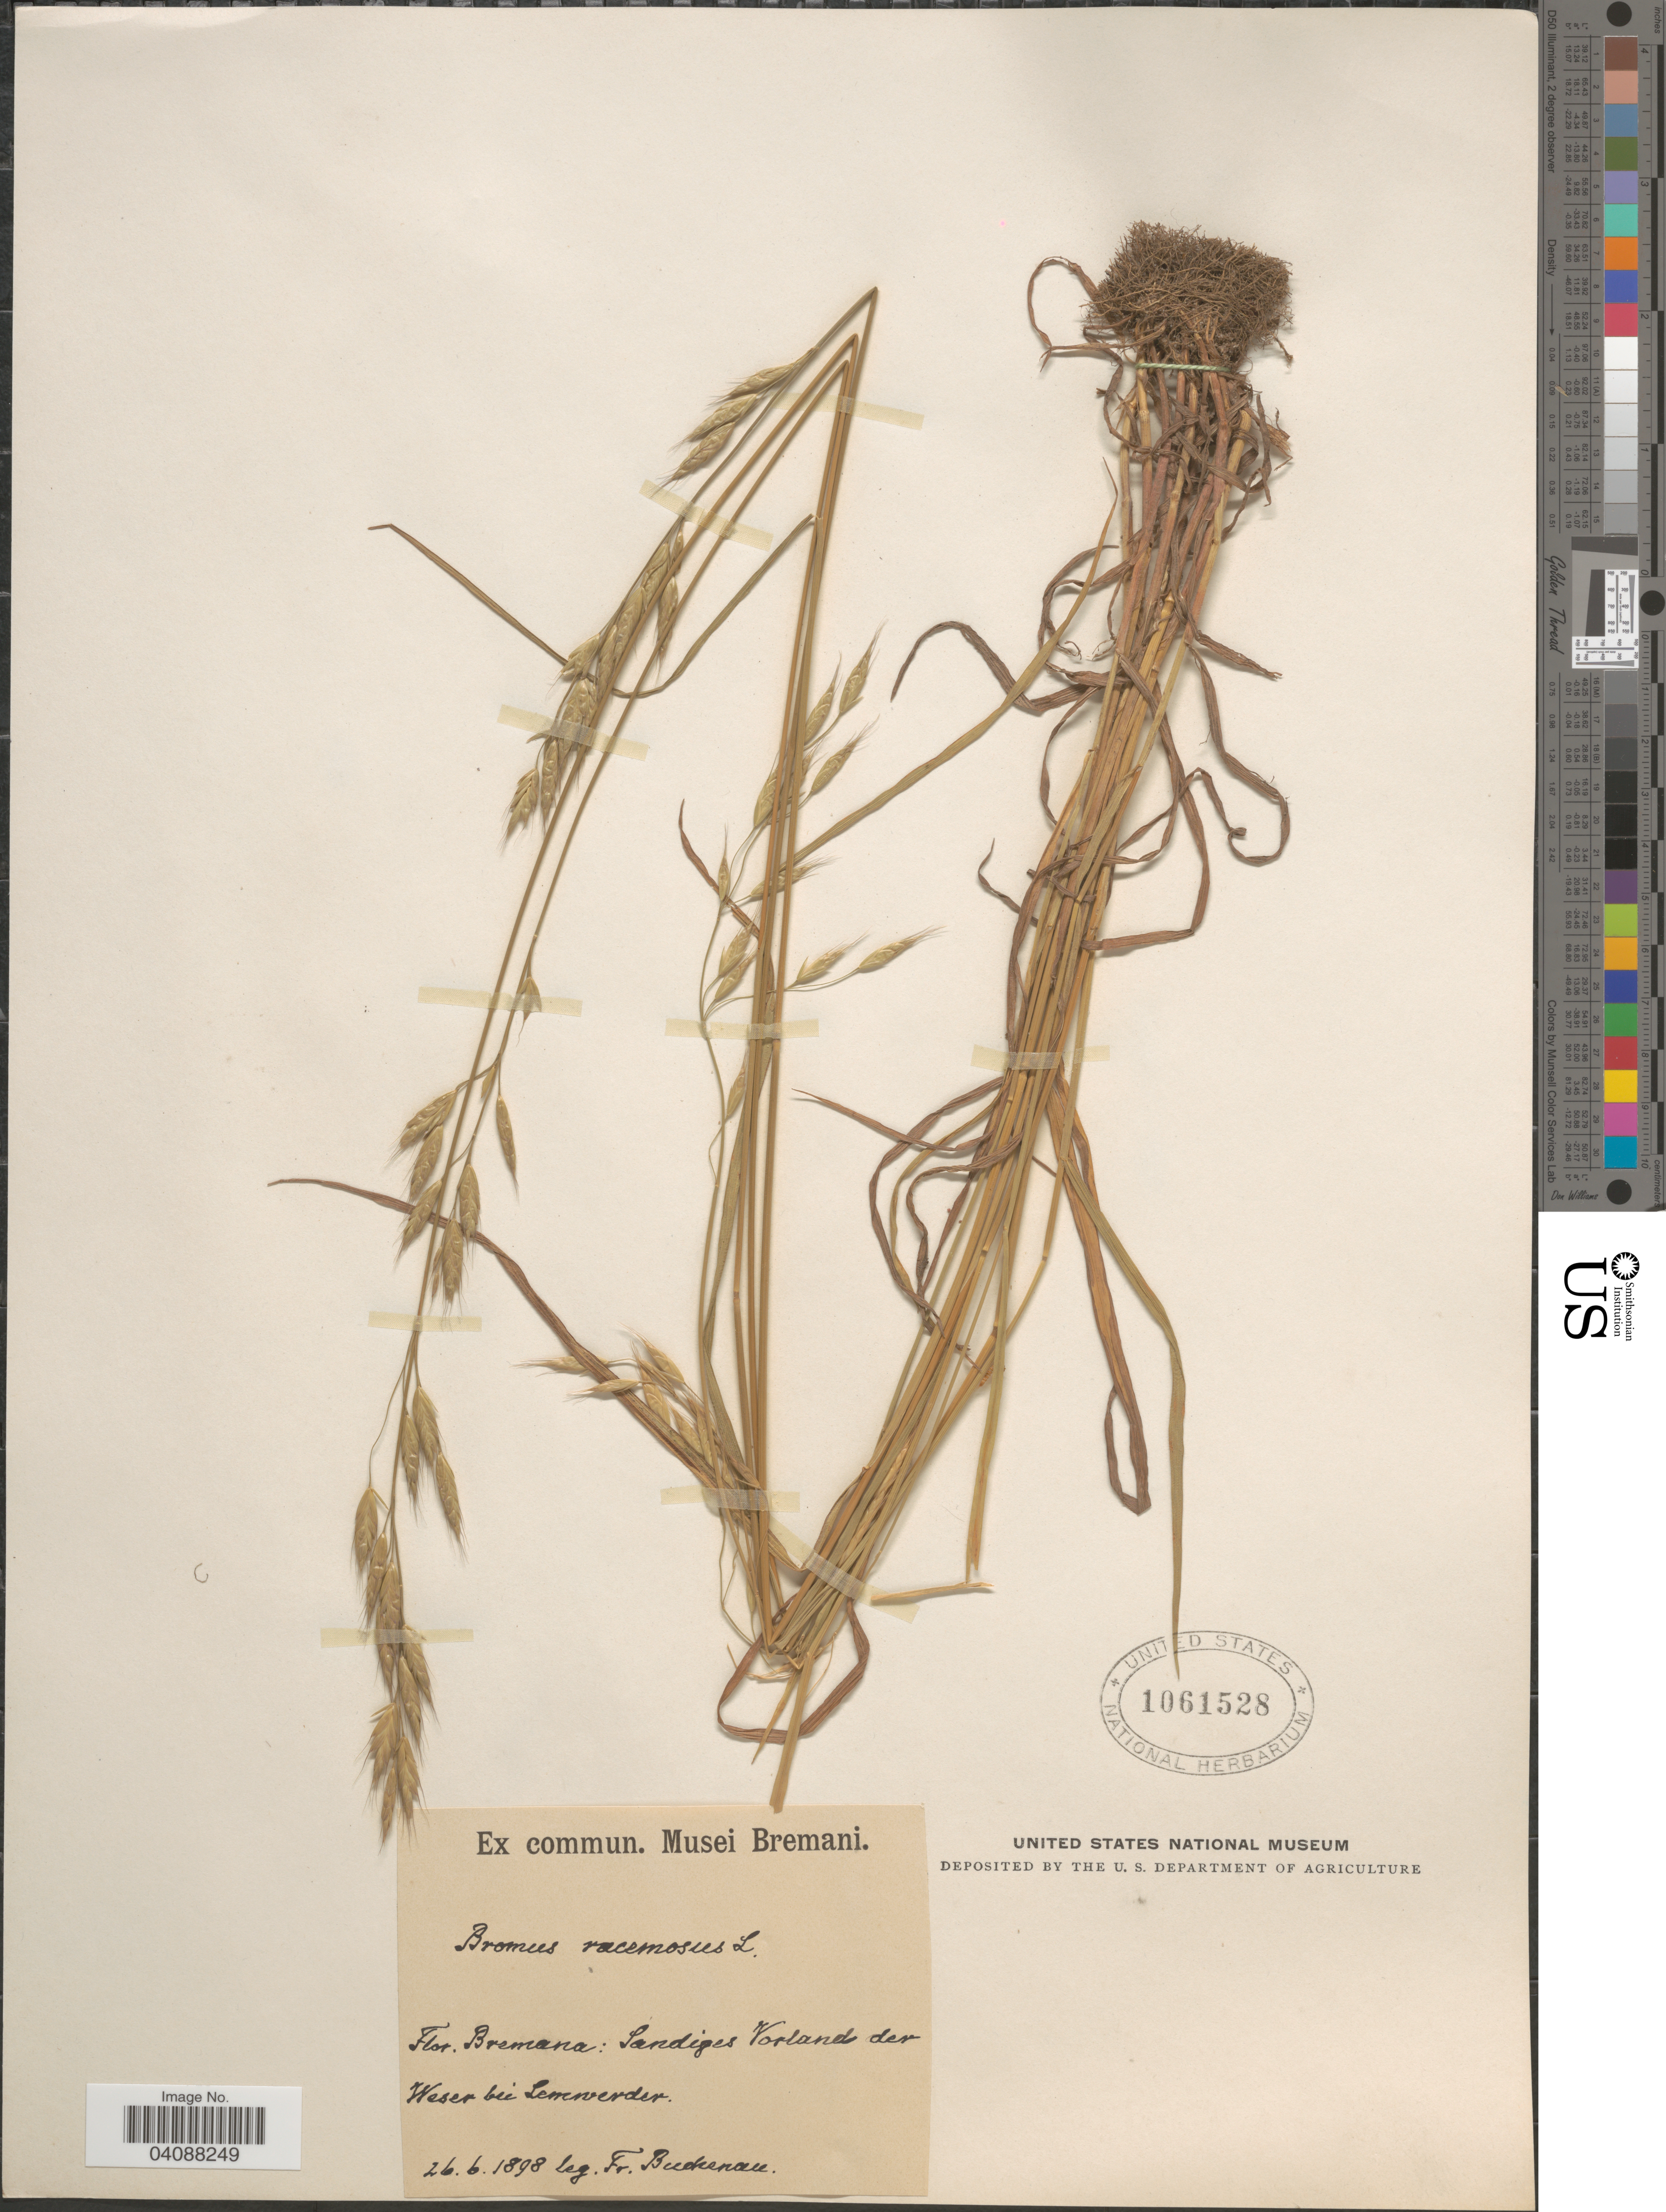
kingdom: Plantae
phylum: Tracheophyta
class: Liliopsida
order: Poales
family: Poaceae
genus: Bromus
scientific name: Bromus racemosus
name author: L.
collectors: F. Buchenau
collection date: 1898-06-26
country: Germany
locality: Bremana: Sandiges Vorland der Weser bei Lemeverder.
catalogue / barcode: US 1061528